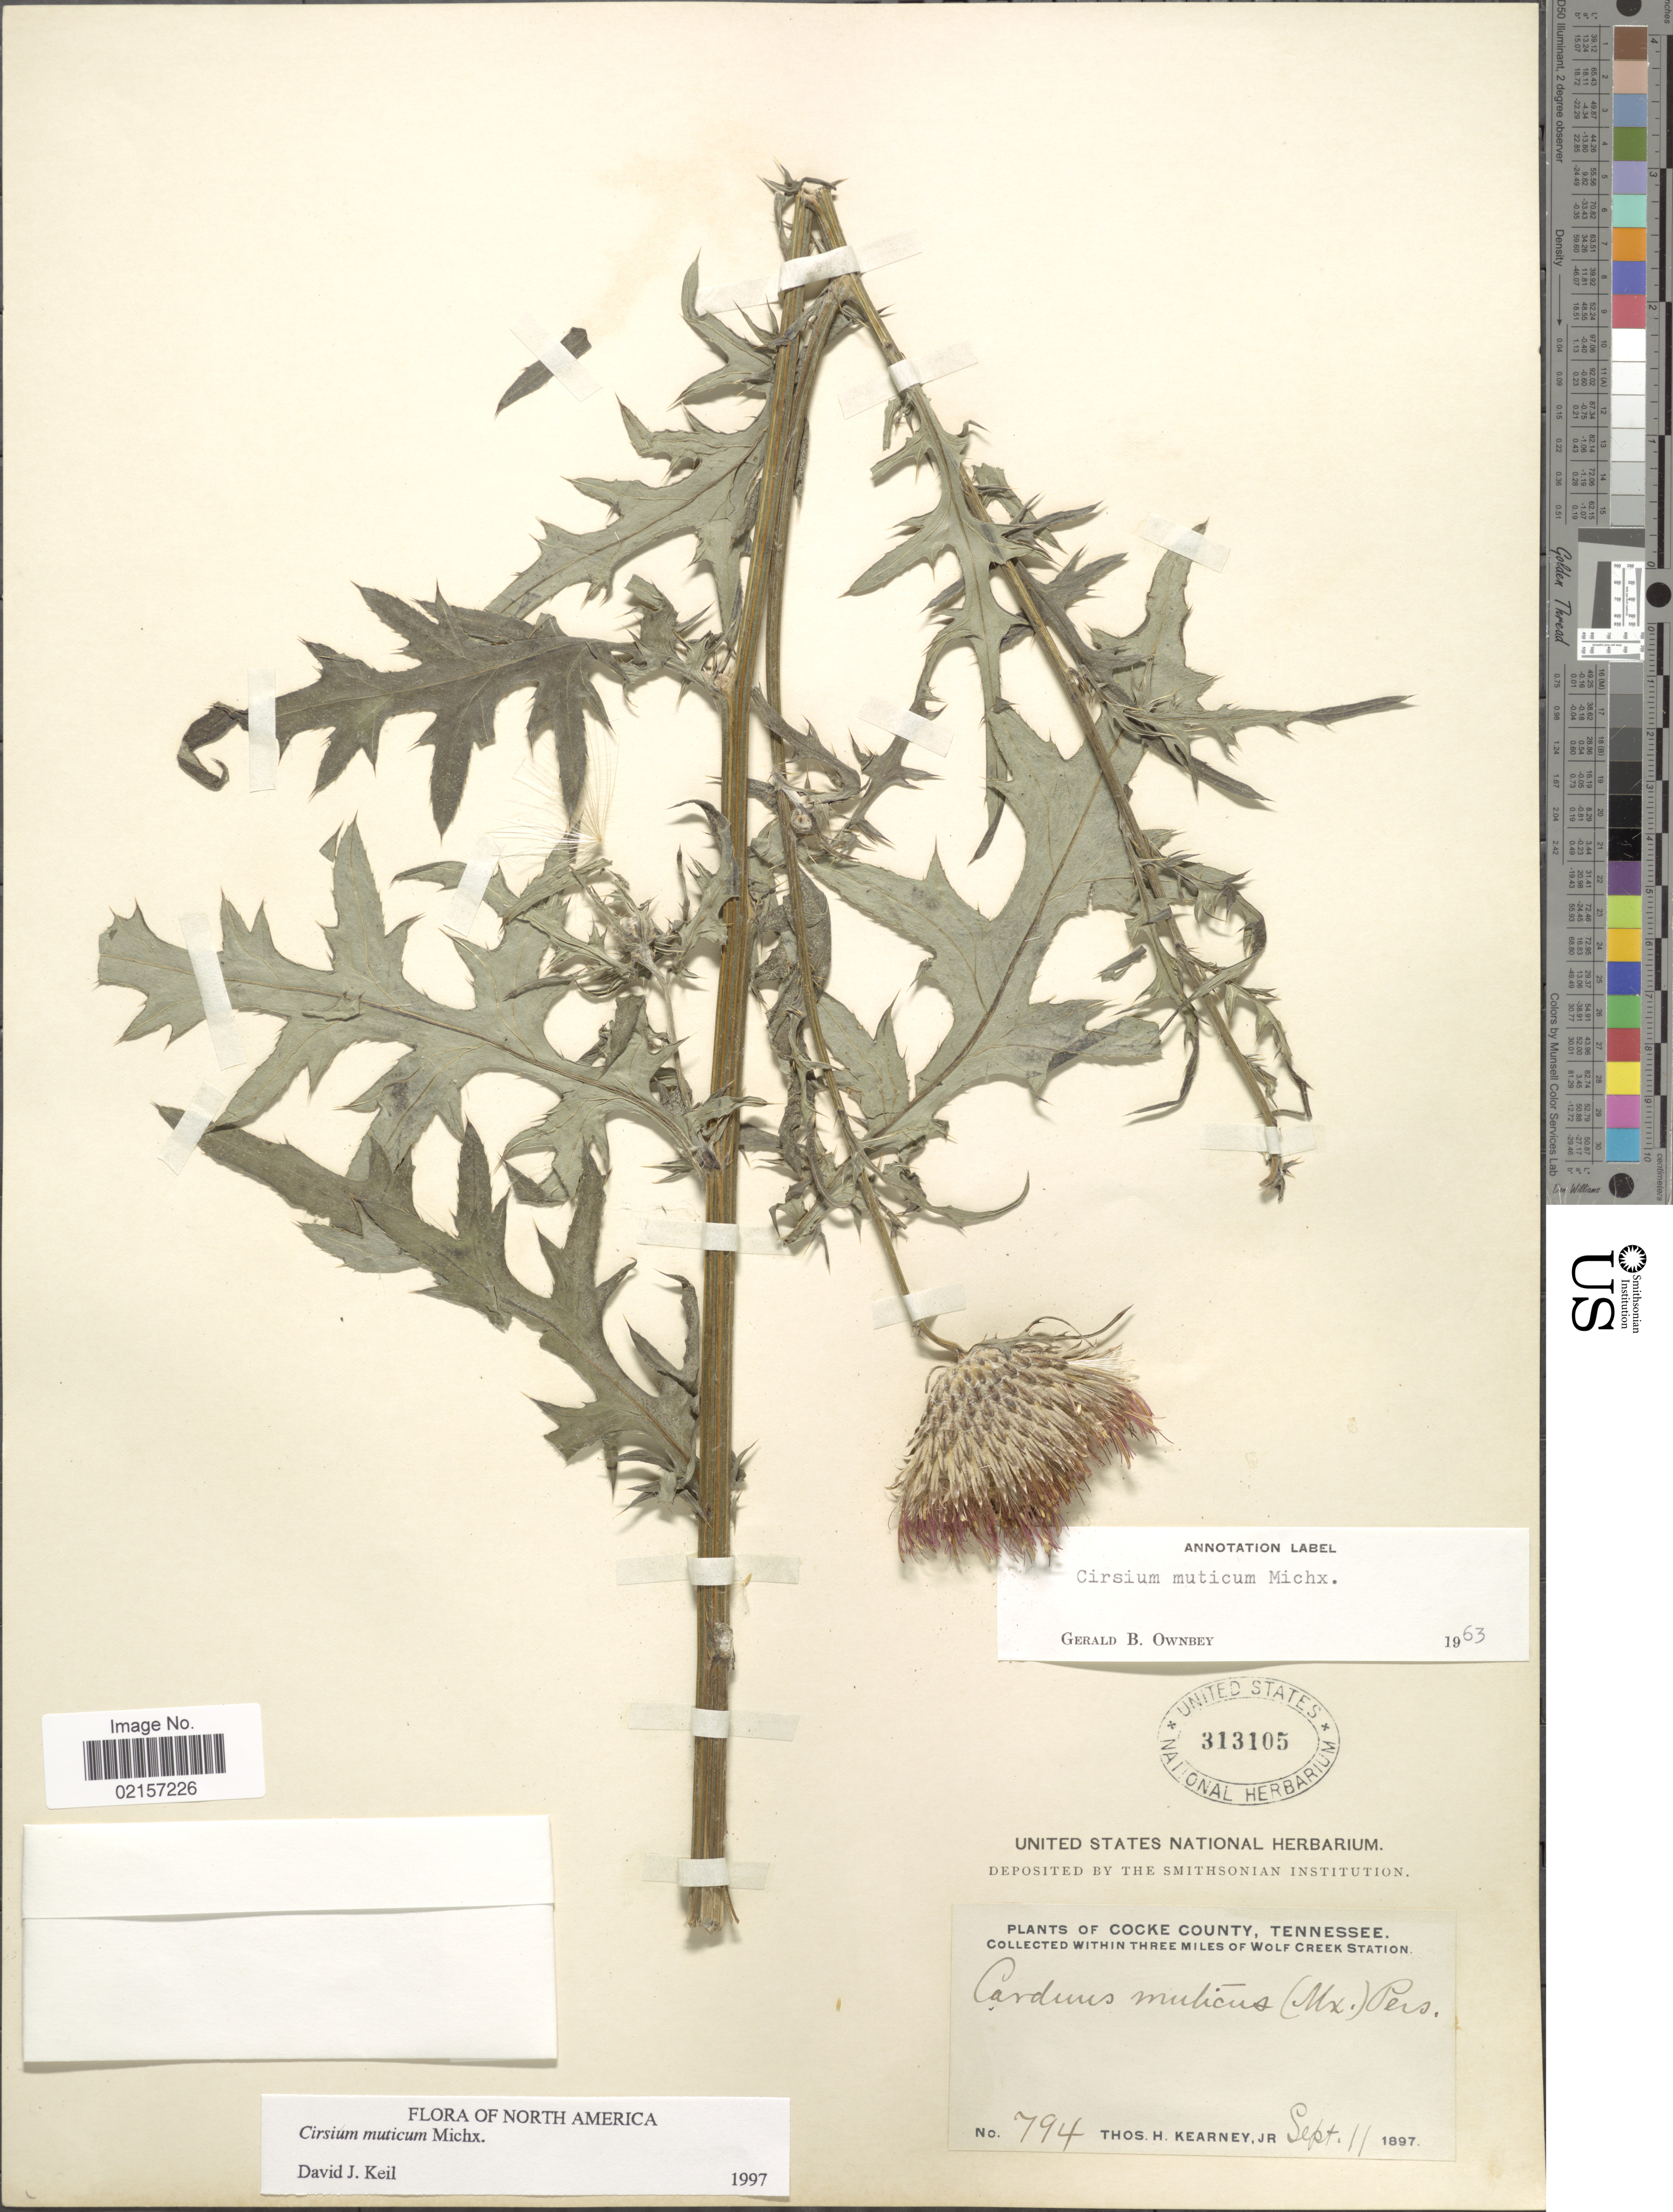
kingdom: Plantae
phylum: Tracheophyta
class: Magnoliopsida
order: Asterales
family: Asteraceae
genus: Cirsium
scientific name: Cirsium muticum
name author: Michx.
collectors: T. H. Kearney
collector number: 794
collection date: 1897-09-11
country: United States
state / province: Tennessee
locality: Cocke County, within three miles of Wolf Creek Station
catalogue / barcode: US 313105